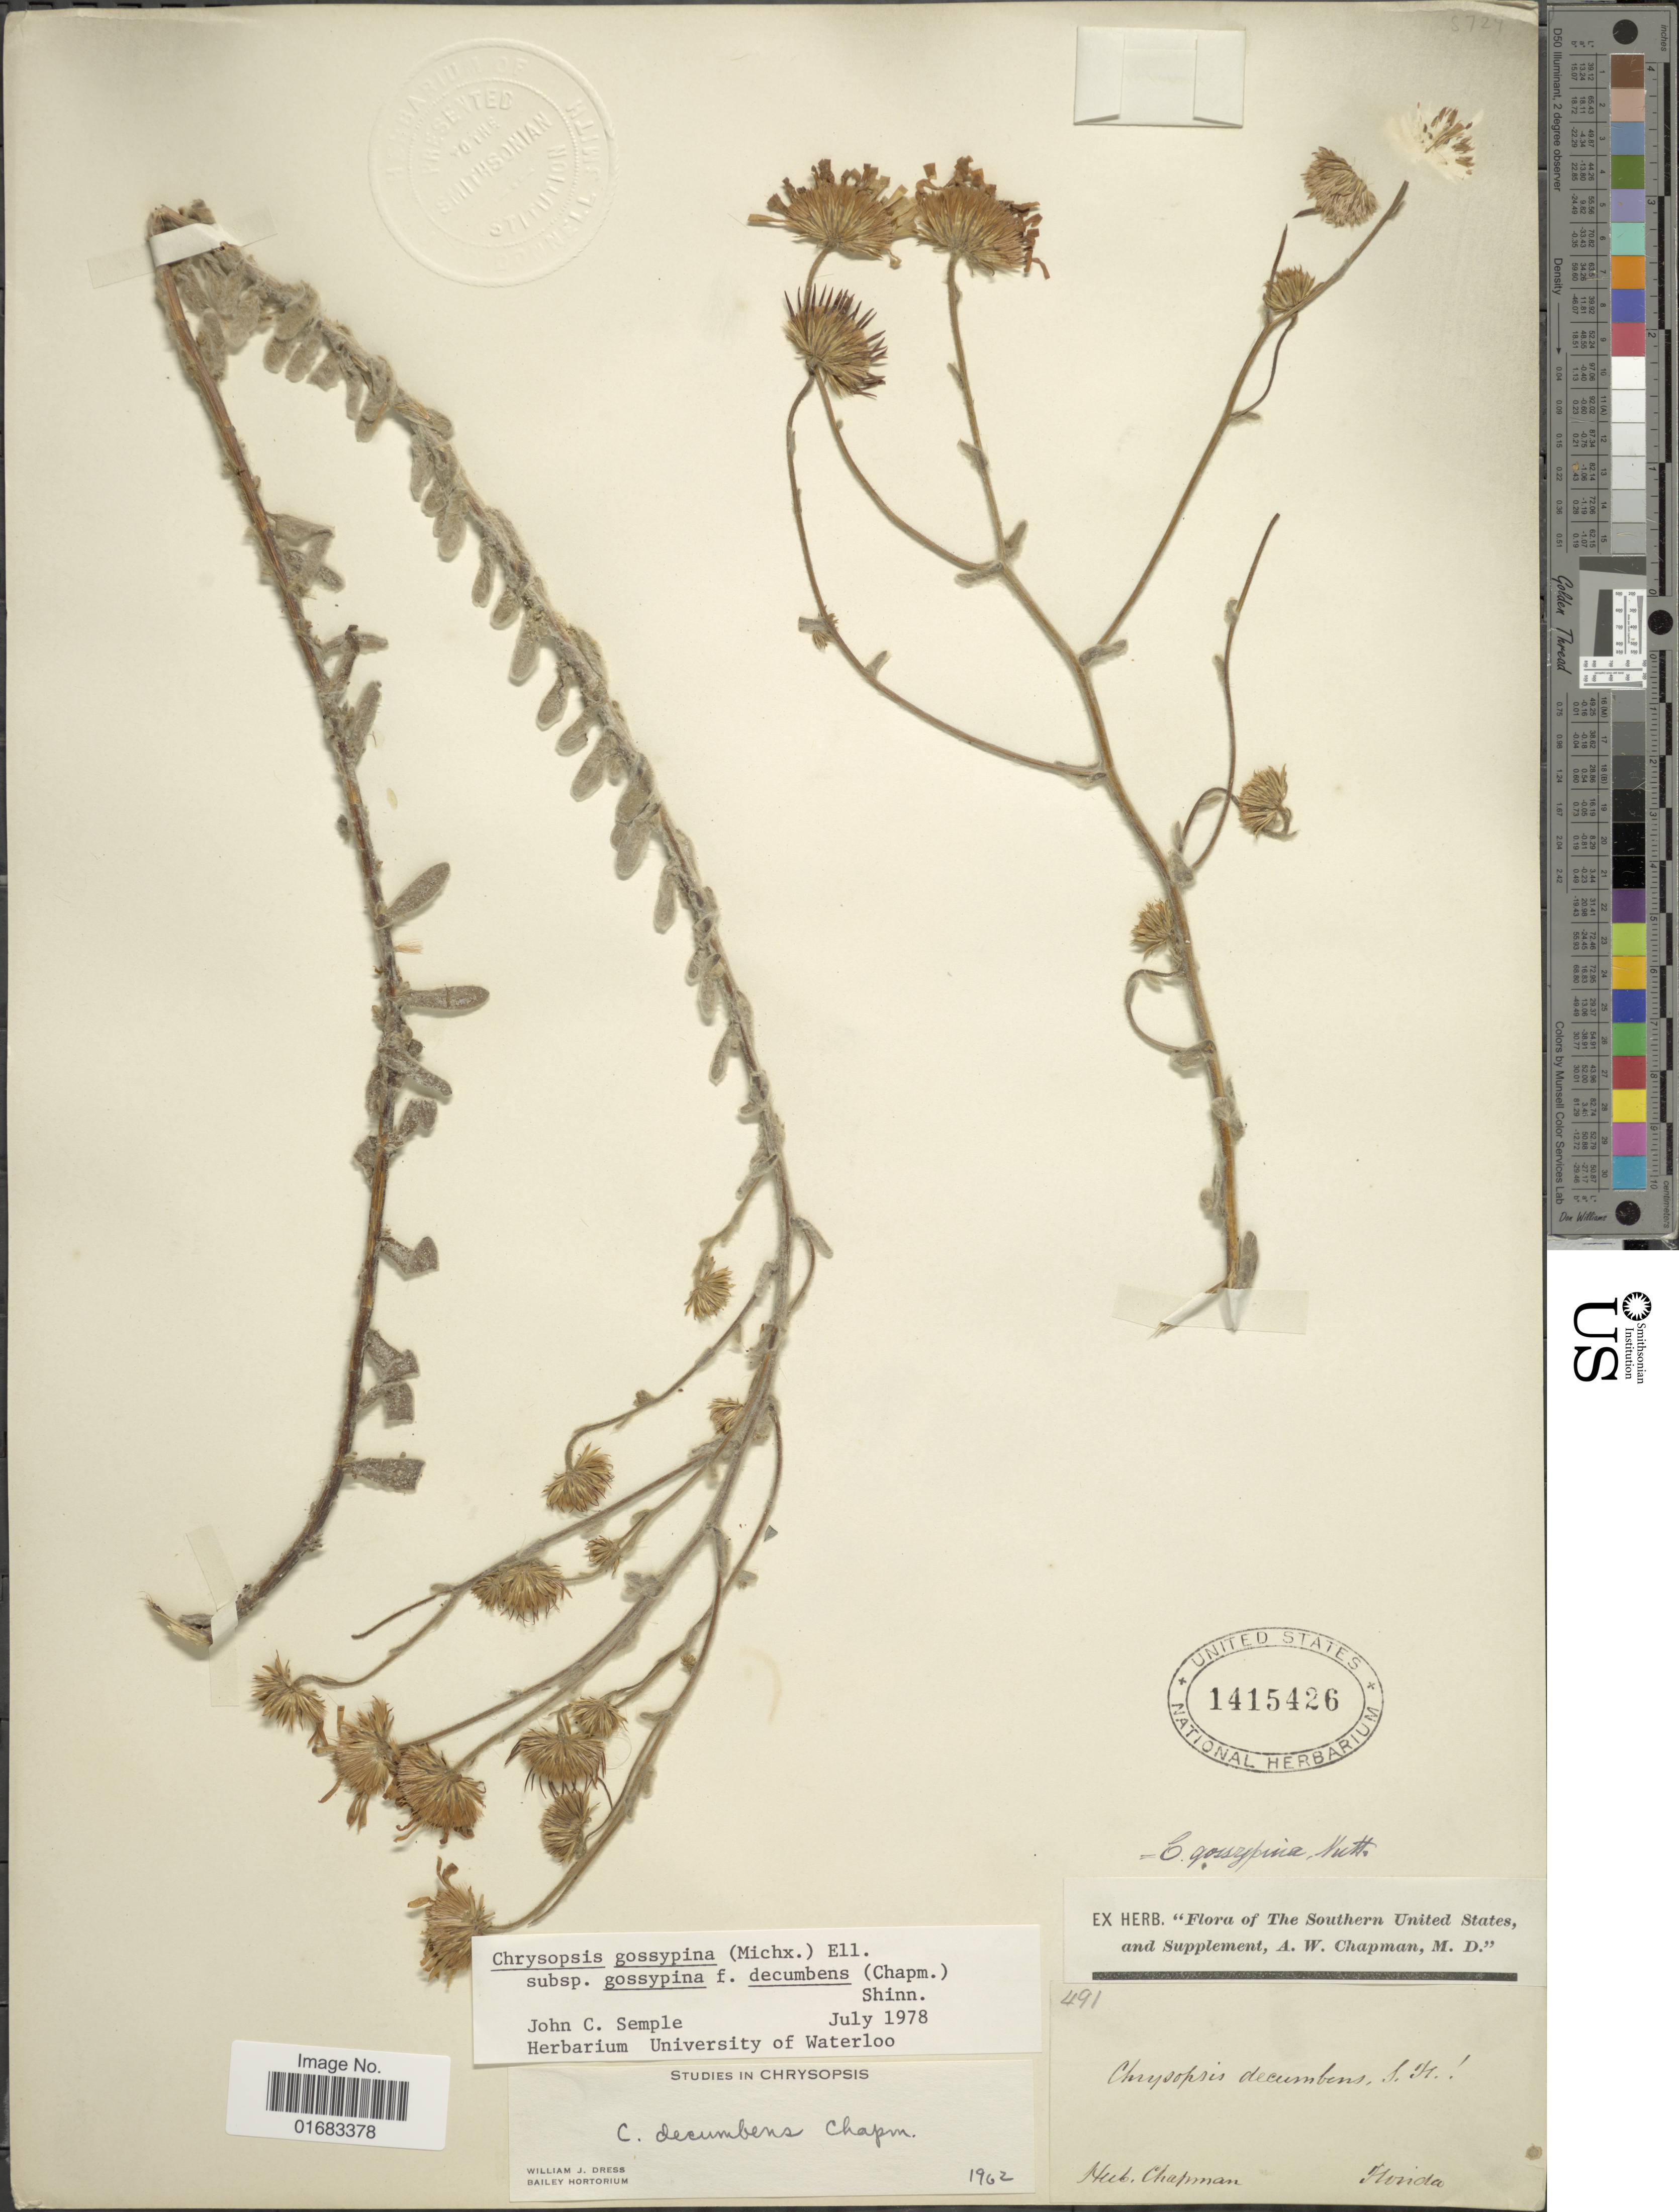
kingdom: Plantae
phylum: Tracheophyta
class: Magnoliopsida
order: Asterales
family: Asteraceae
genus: Chrysopsis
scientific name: Chrysopsis gossypina f. decumbens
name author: (Chapm.) R.K. Godfrey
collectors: ex herb. Chapman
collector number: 491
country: United States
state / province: Florida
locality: Florida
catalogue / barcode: US 1415426